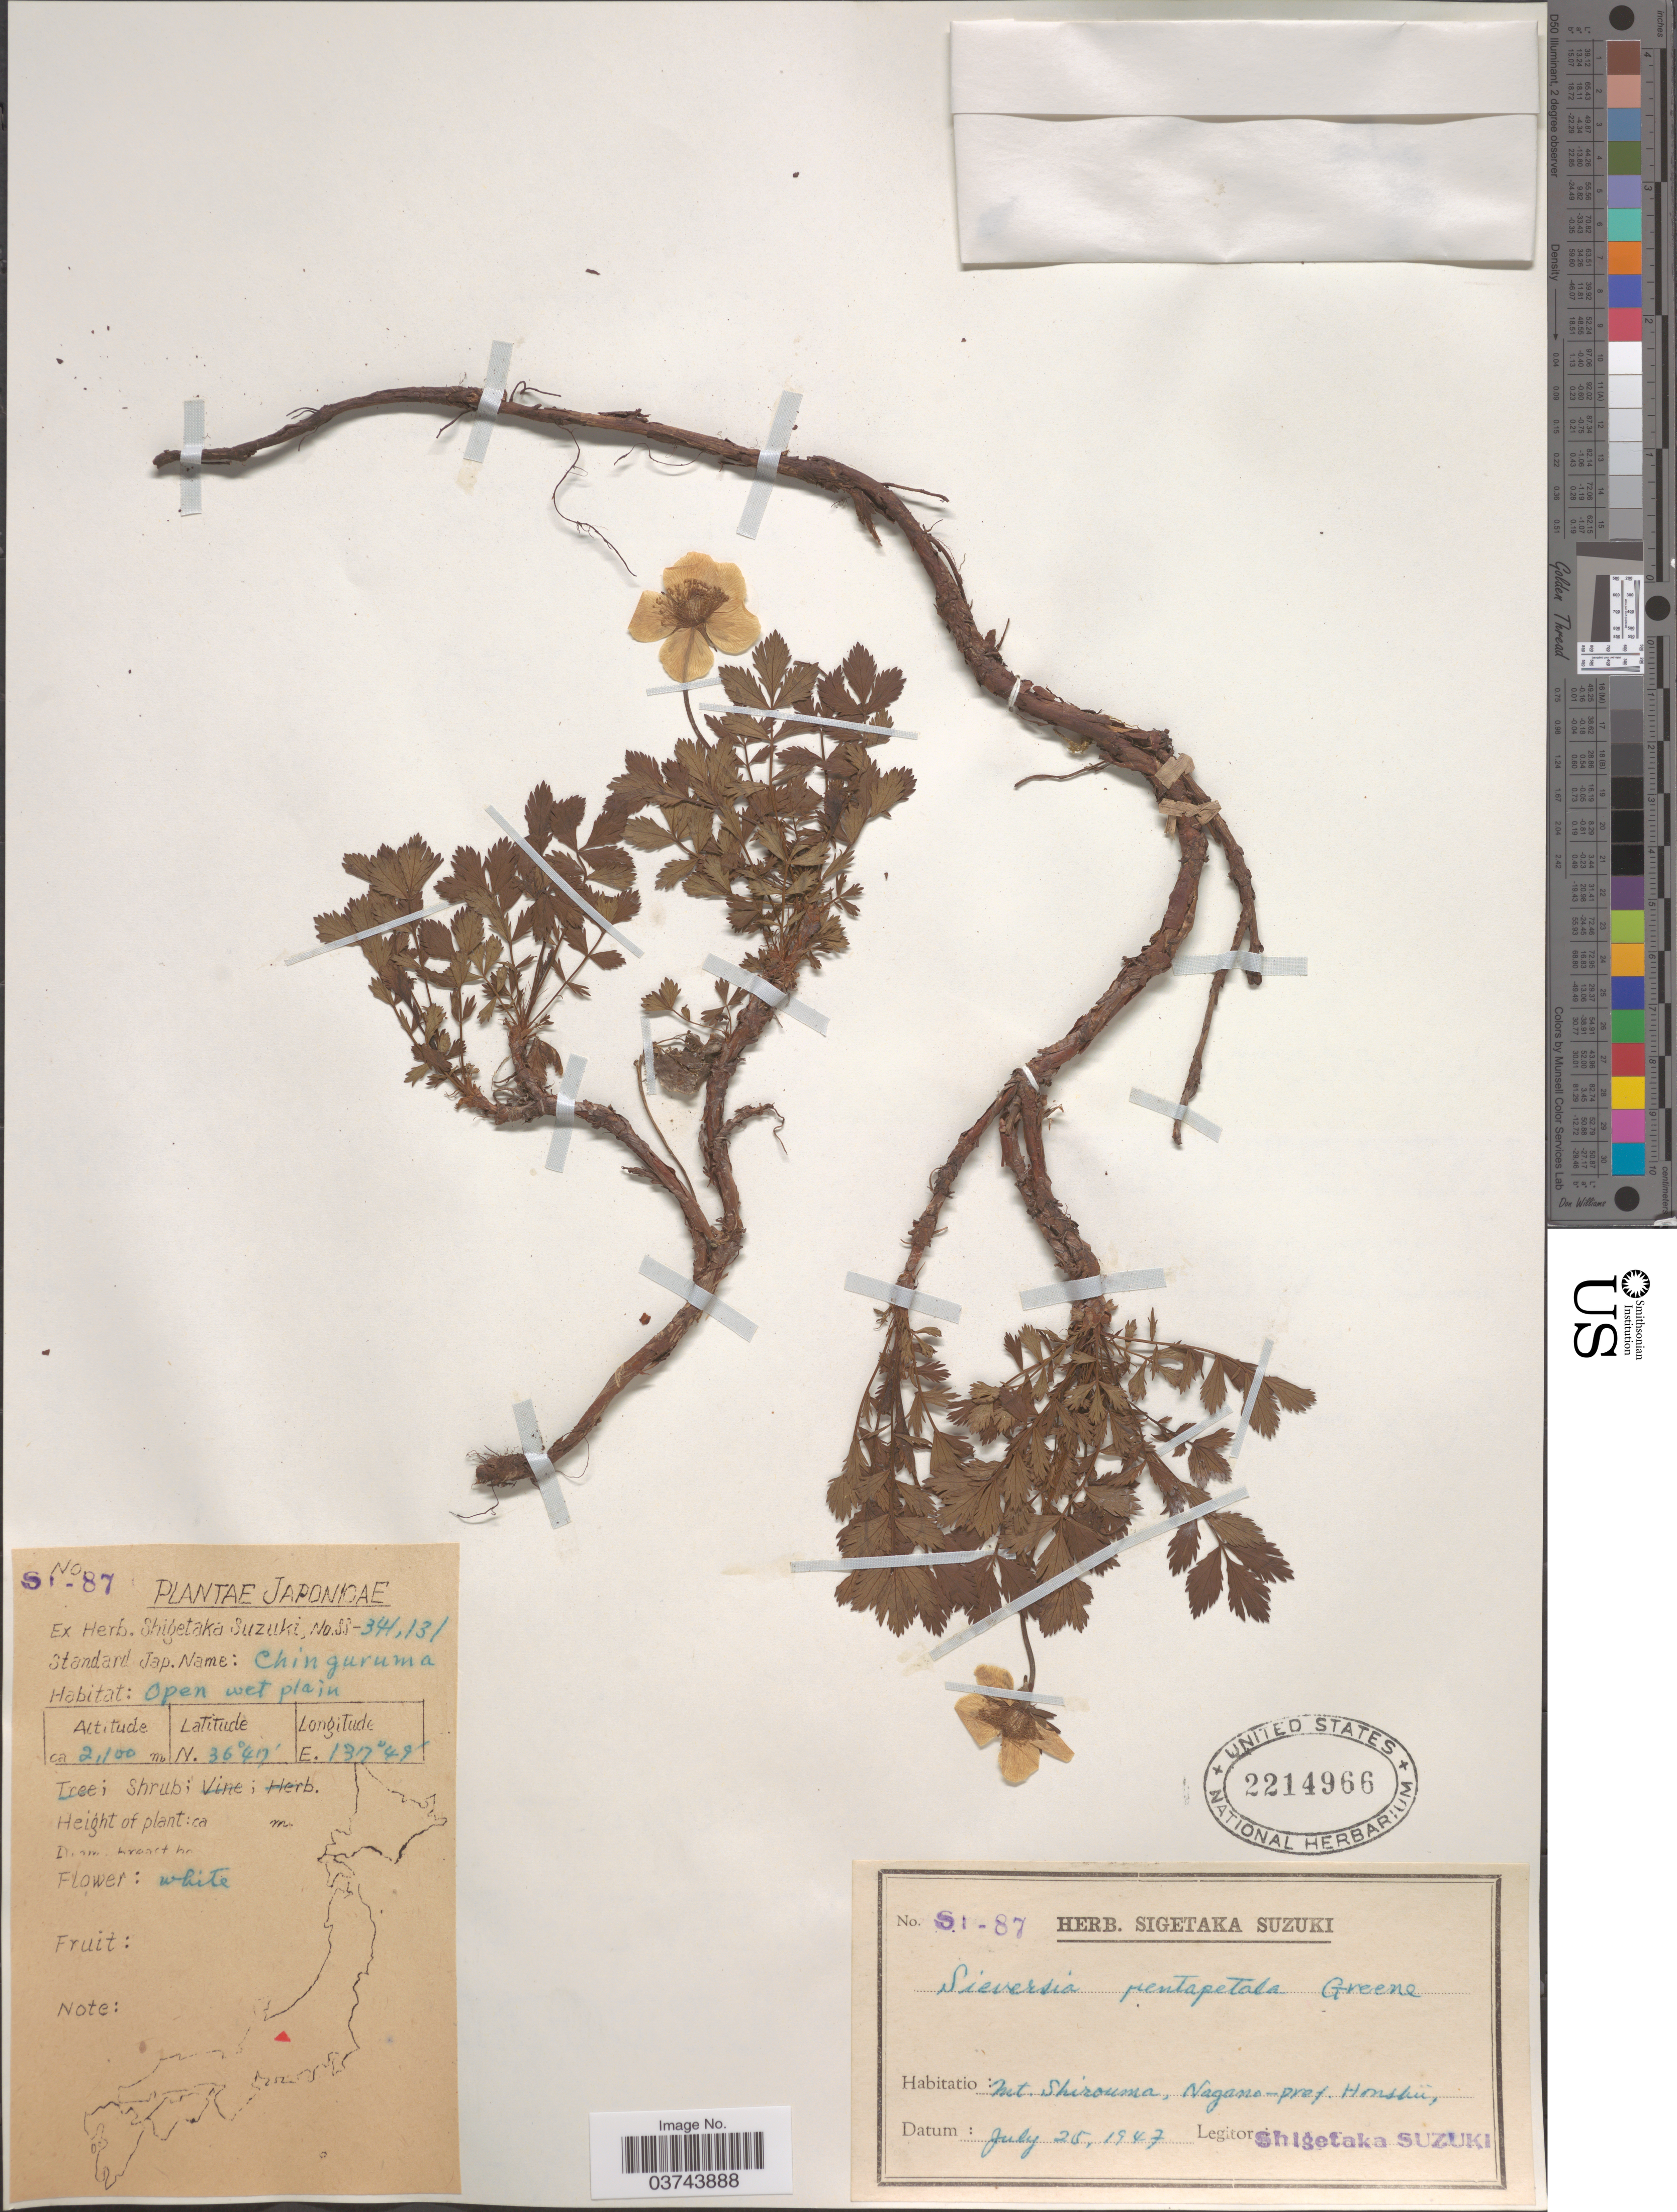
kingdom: Plantae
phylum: Tracheophyta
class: Magnoliopsida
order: Rosales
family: Rosaceae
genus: Sieversia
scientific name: Sieversia pentapetala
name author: (L.) Greene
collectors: S. Suzuki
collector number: SI*-87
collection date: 1947-07-25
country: Japan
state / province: Nagano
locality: Mt. Shirouma, Nagano-pref. Honshü.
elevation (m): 2100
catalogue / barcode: US 2214966